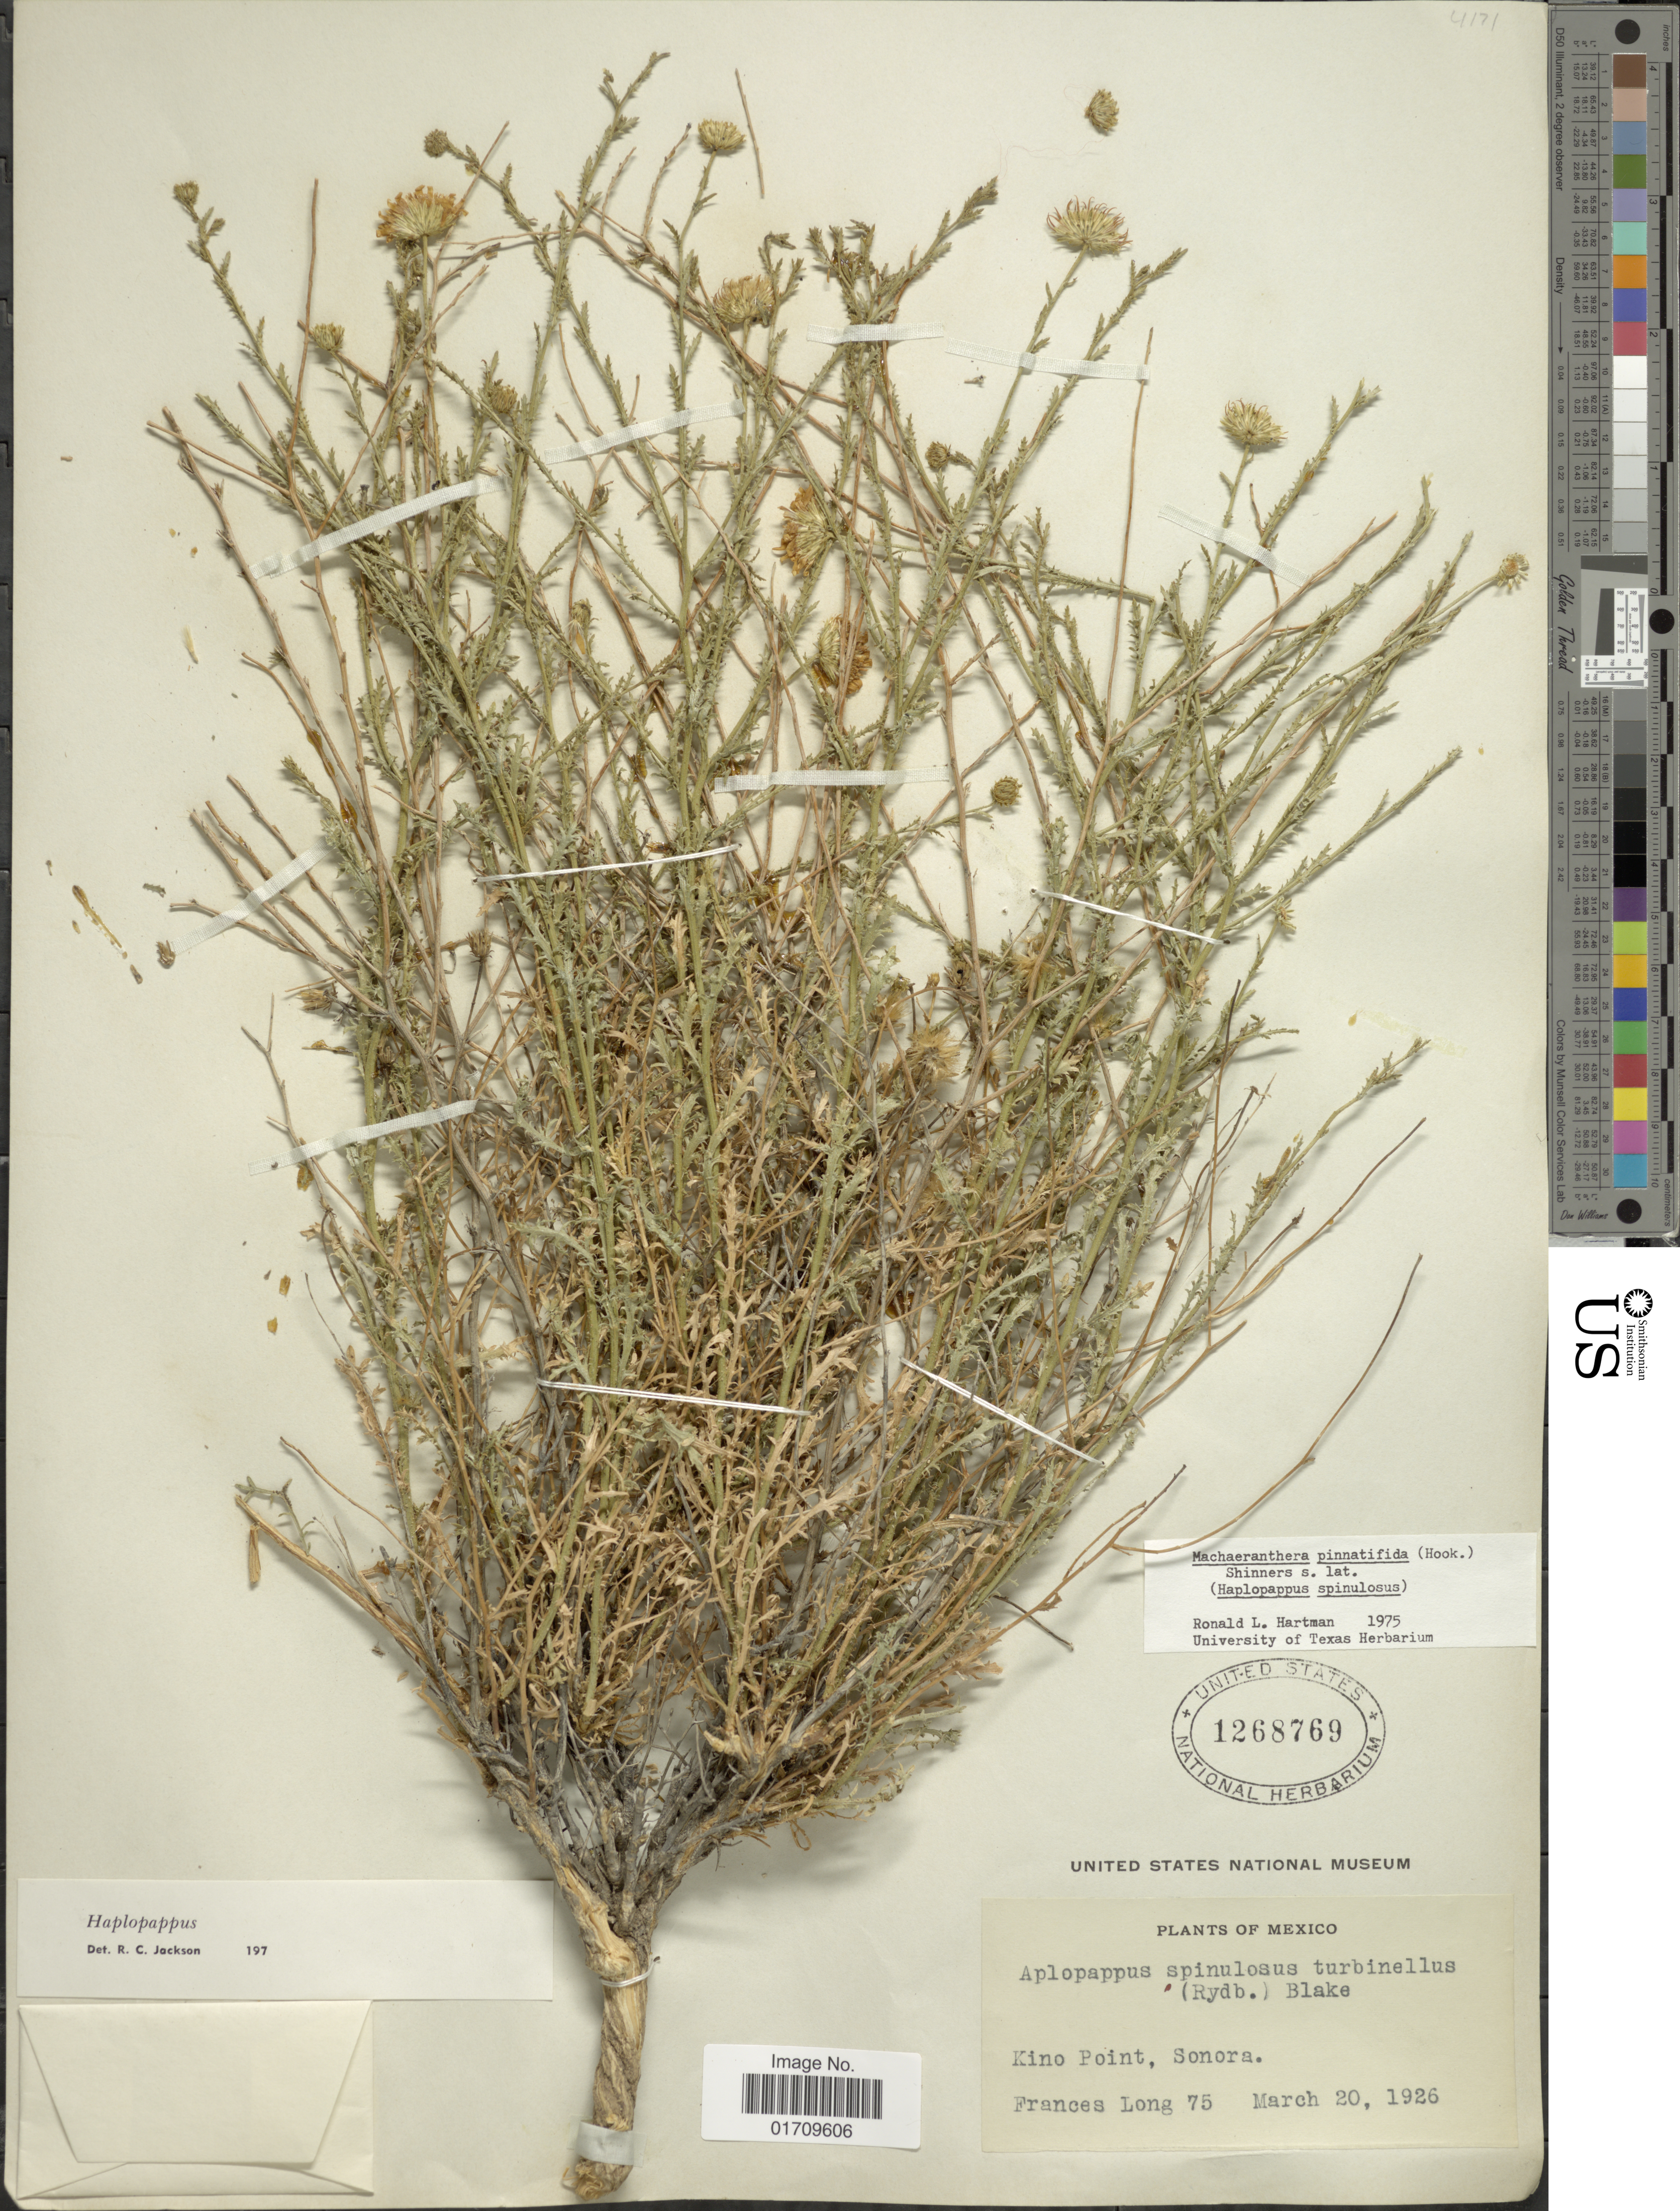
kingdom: Plantae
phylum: Tracheophyta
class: Magnoliopsida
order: Asterales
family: Asteraceae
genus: Machaeranthera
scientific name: Machaeranthera pinnatifida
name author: (Hook.) Shinners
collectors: F. Long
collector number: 75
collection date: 1926-03-20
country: Mexico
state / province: Sonora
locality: Kino Point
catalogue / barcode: US 1268769